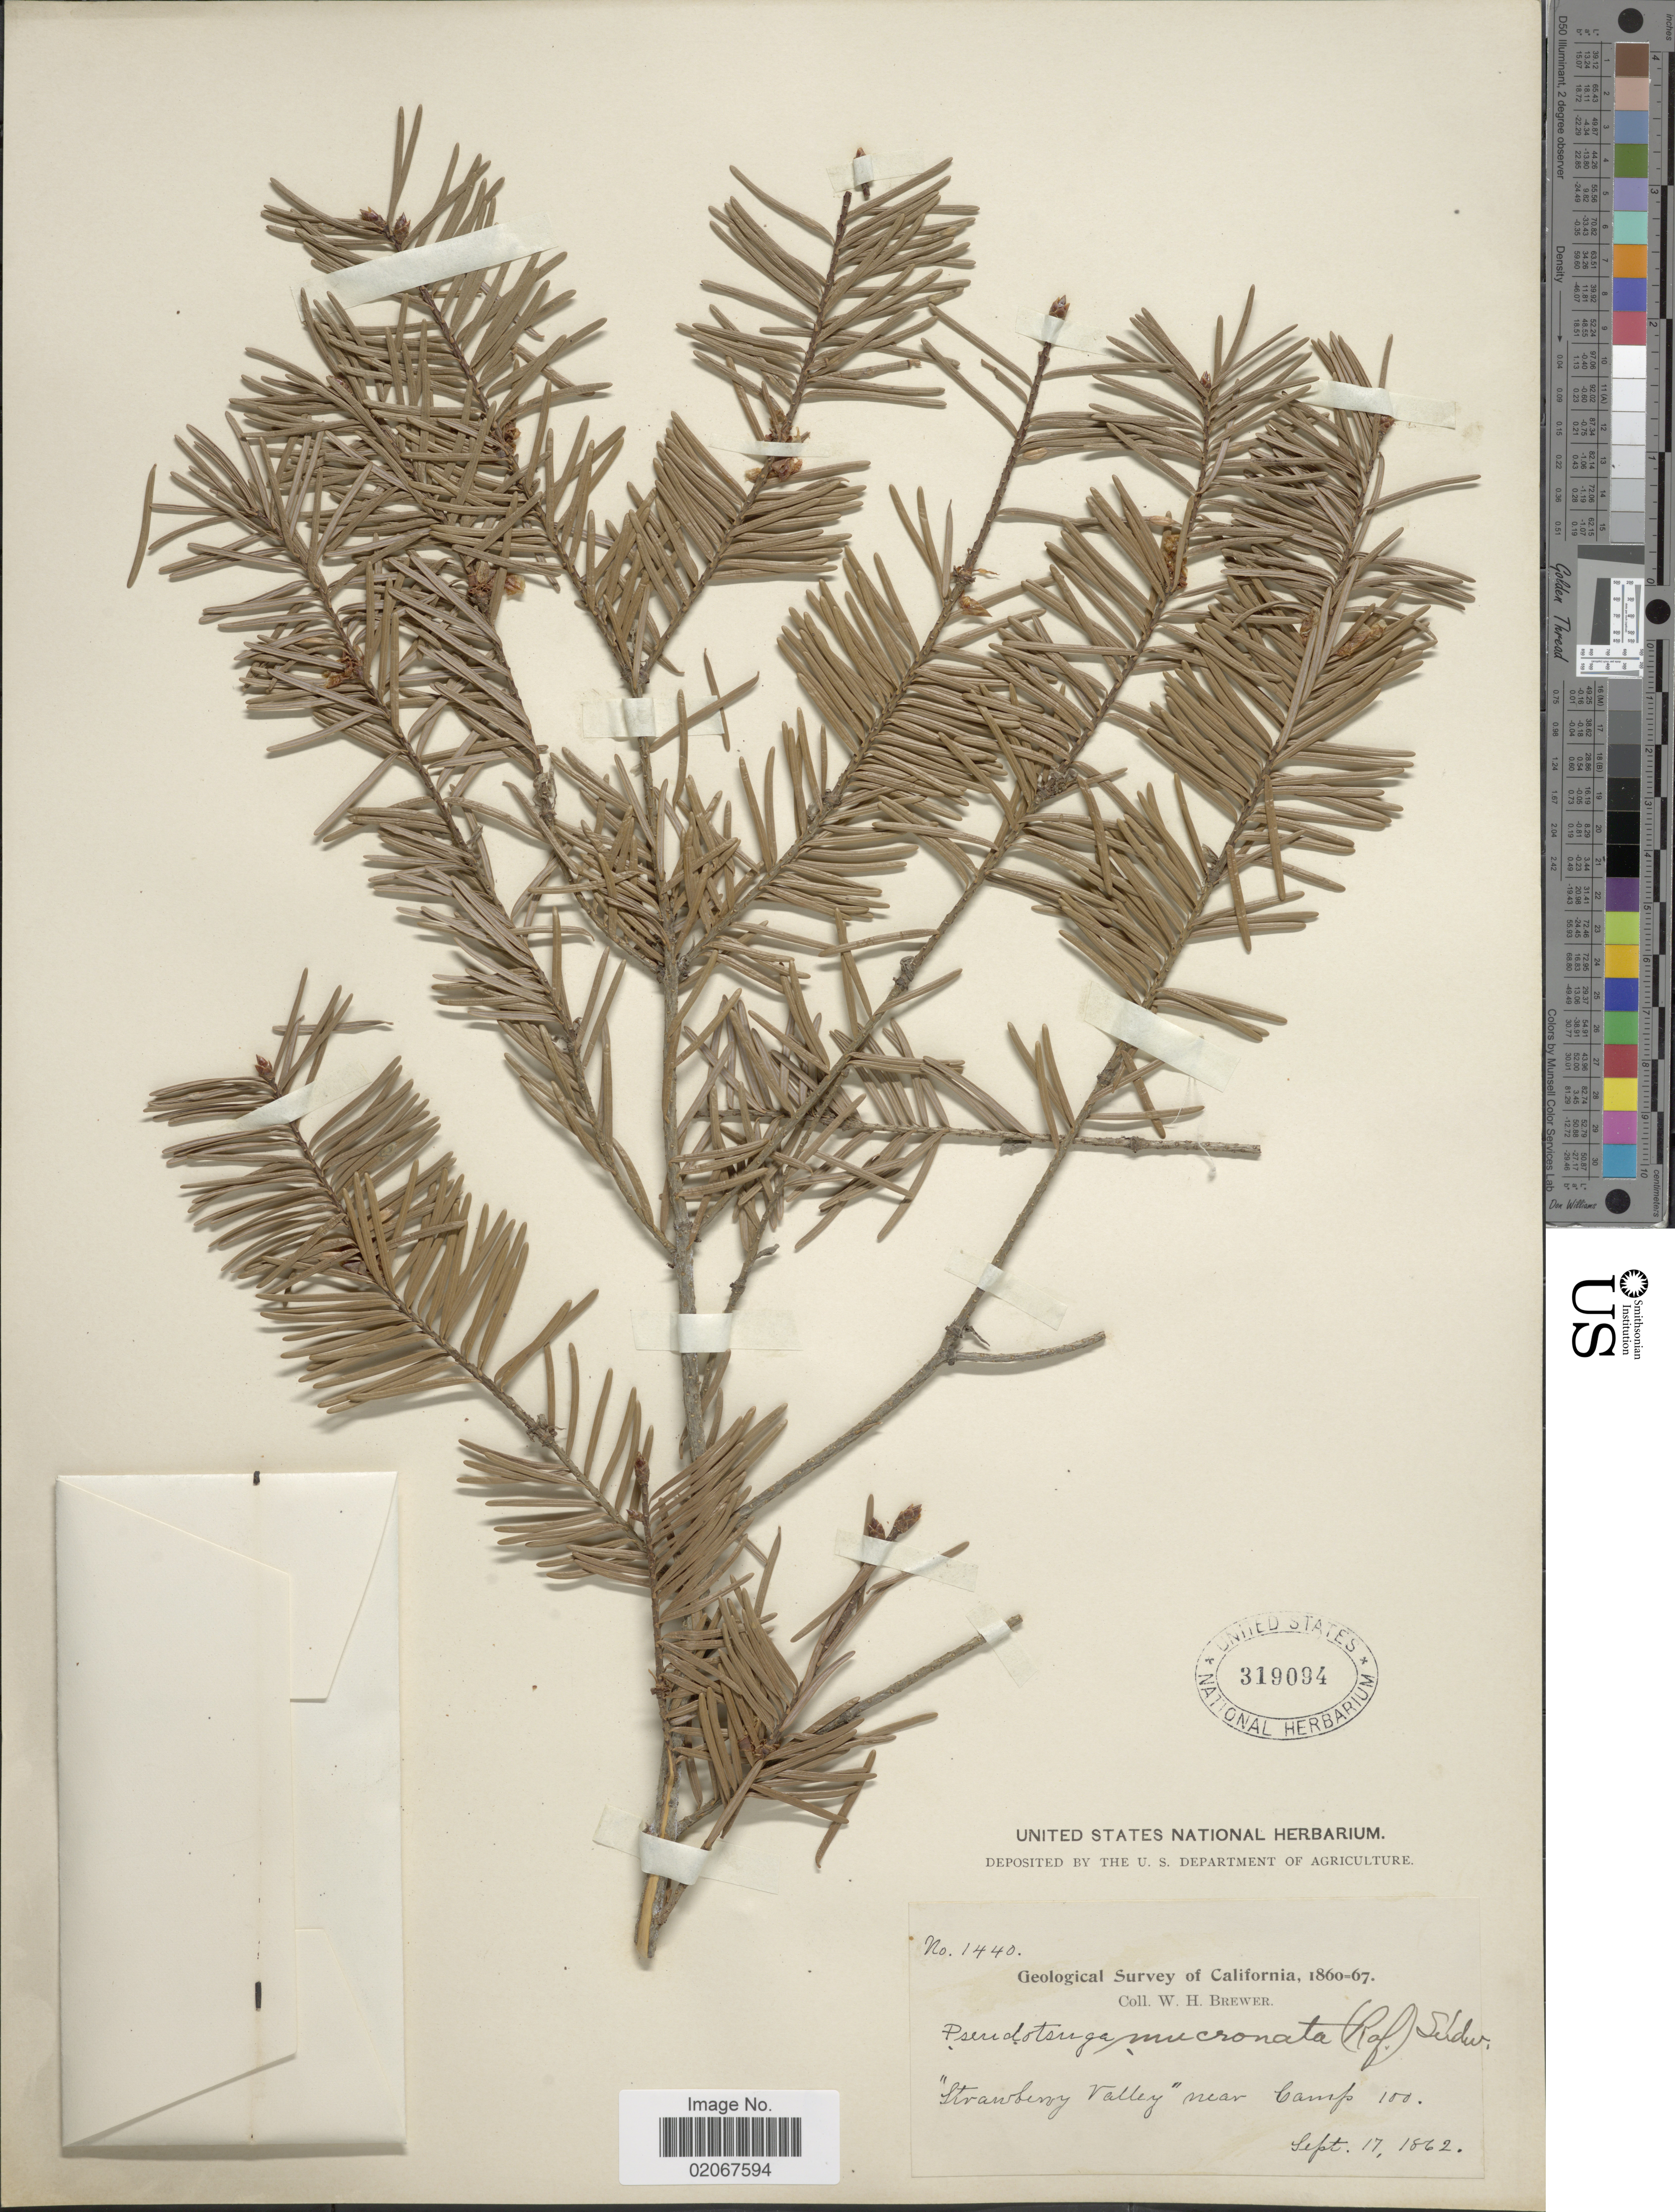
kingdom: Plantae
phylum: Tracheophyta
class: Pinopsida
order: Pinales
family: Pinaceae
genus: Pseudotsuga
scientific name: Pseudotsuga menziesii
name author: (Mirb.) Franco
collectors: W. H. Brewer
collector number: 1440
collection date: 1862-09-17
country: United States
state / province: California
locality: Strawberry valley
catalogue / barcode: US 319094